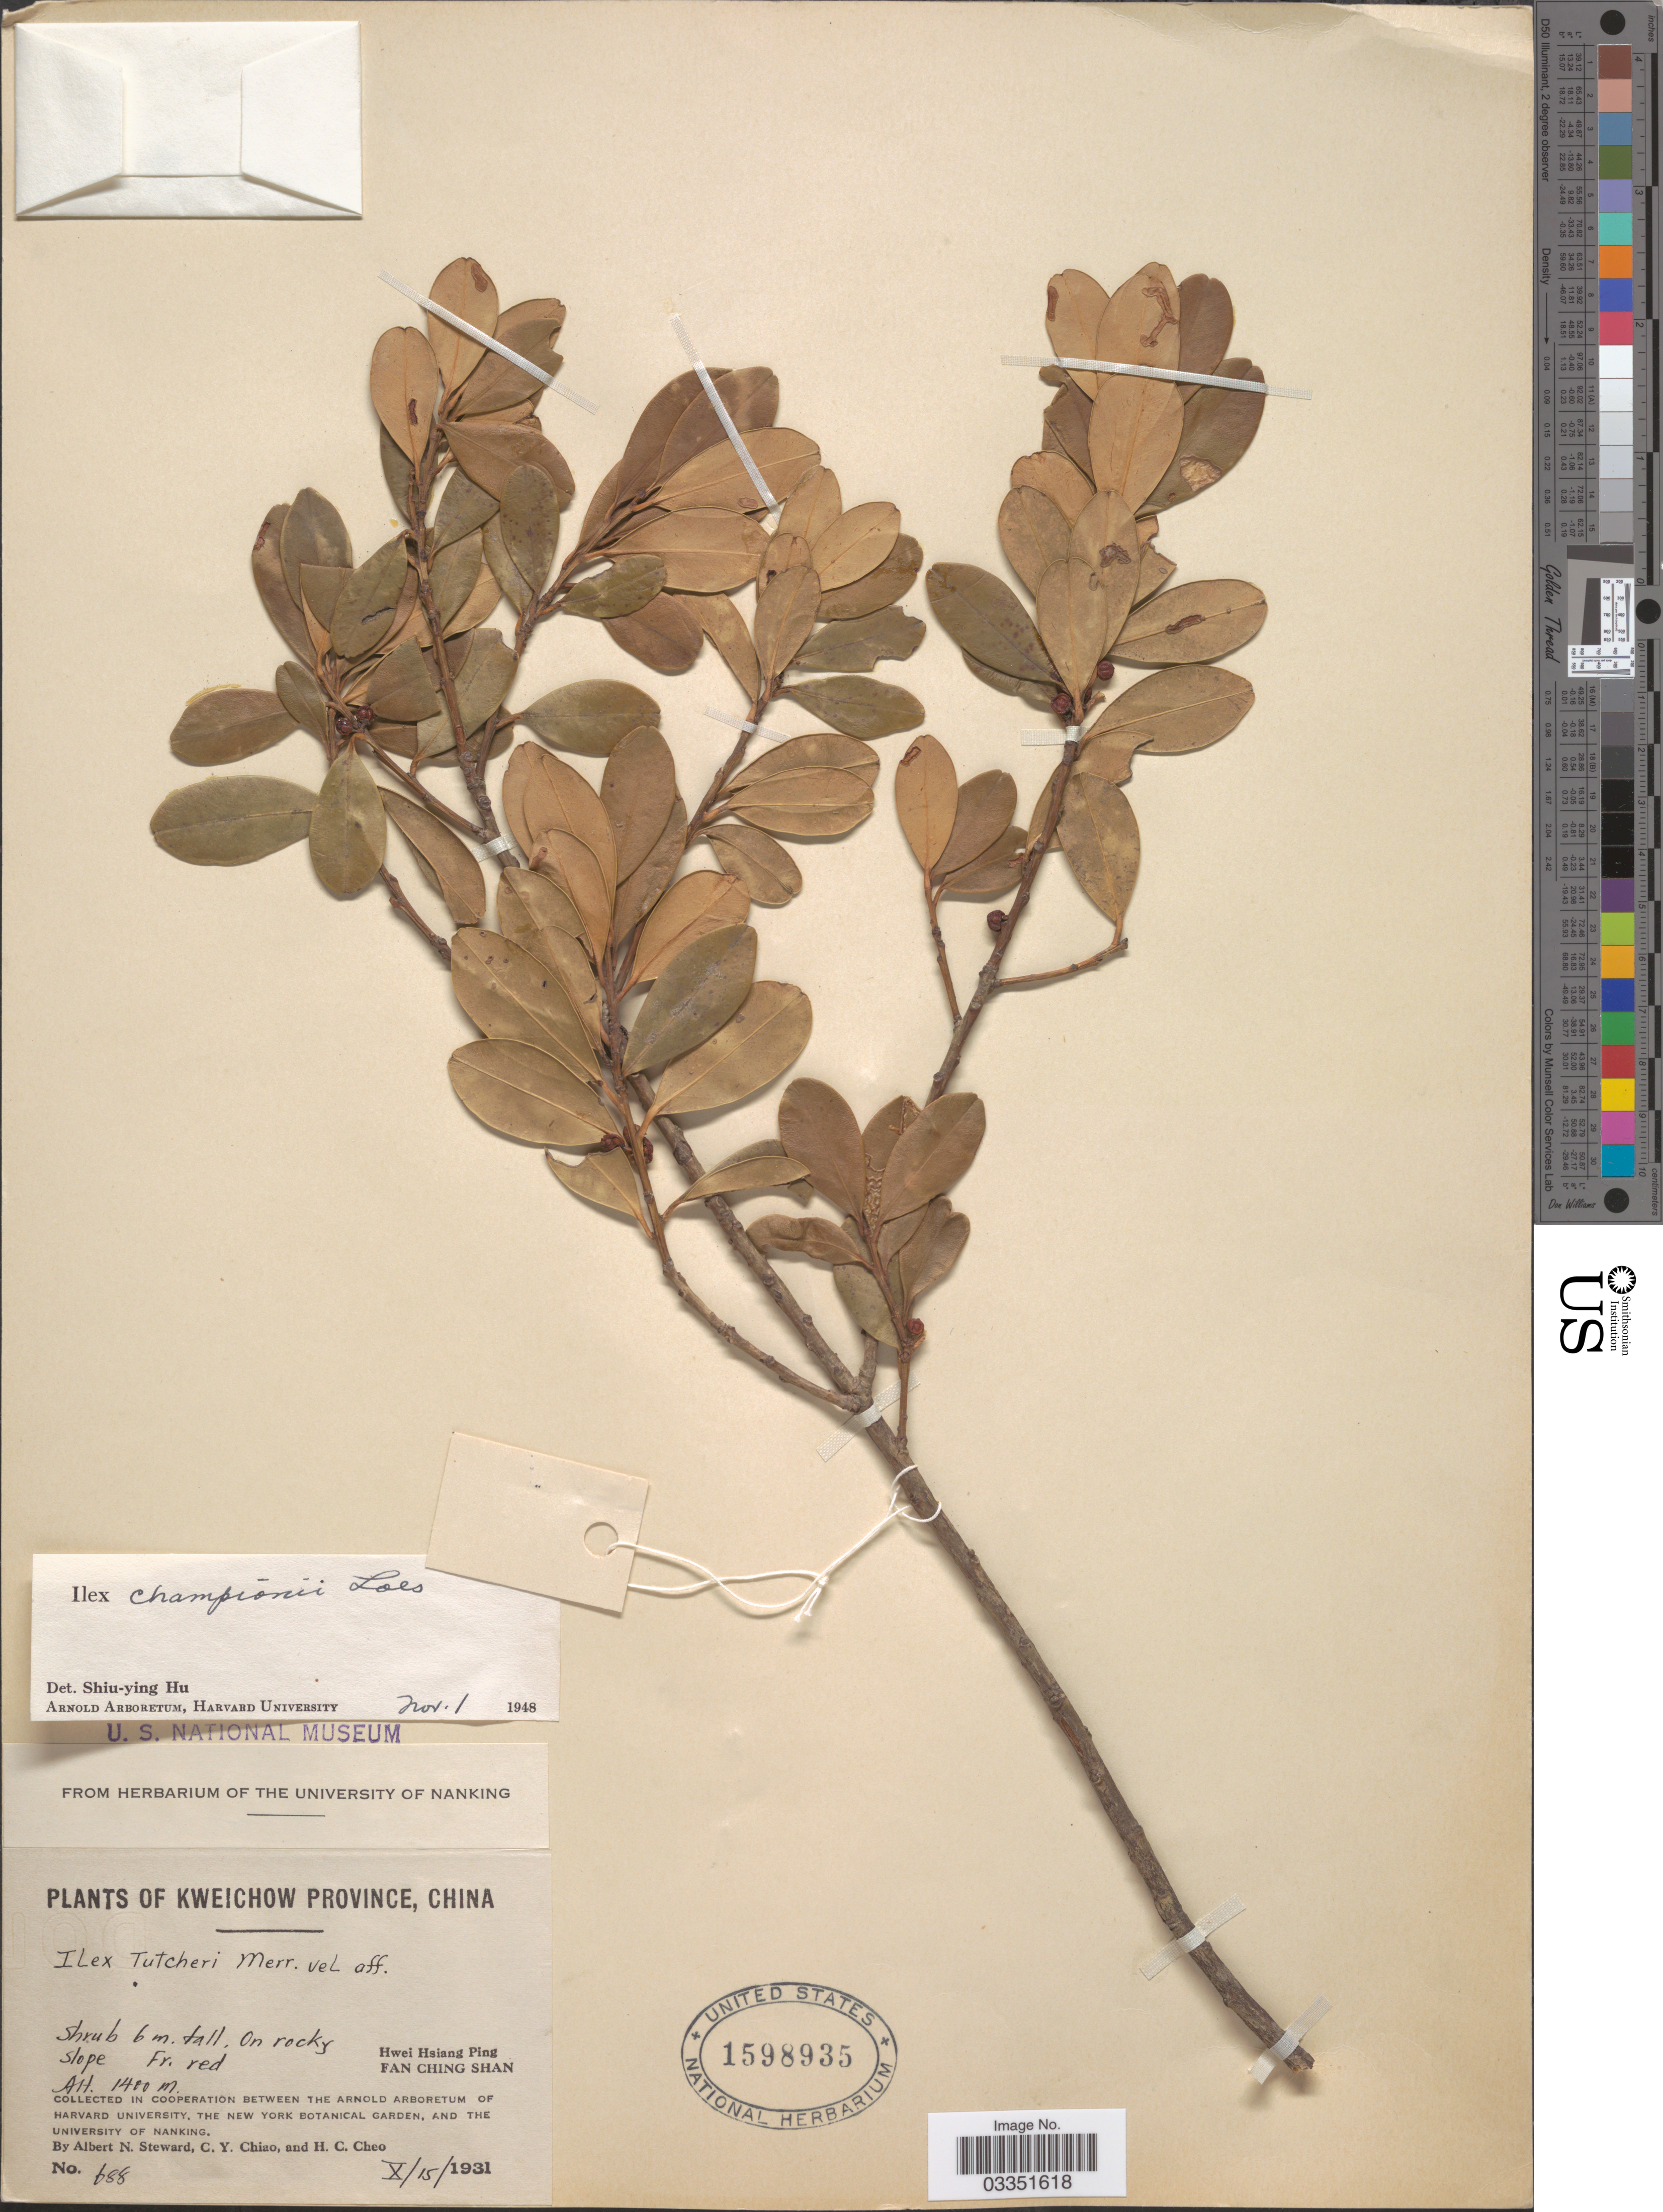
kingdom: Plantae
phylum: Tracheophyta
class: Magnoliopsida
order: Aquifoliales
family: Aquifoliaceae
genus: Ilex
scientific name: Ilex championii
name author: Loes.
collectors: A. N. Steward, C. Y. Chiao & H. Cheo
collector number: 688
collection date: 1931-10-15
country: China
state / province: Guizhou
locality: Kweichow Province. Hwei Hsiang Ping. Fan Ching Shan.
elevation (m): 1400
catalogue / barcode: US 1598935